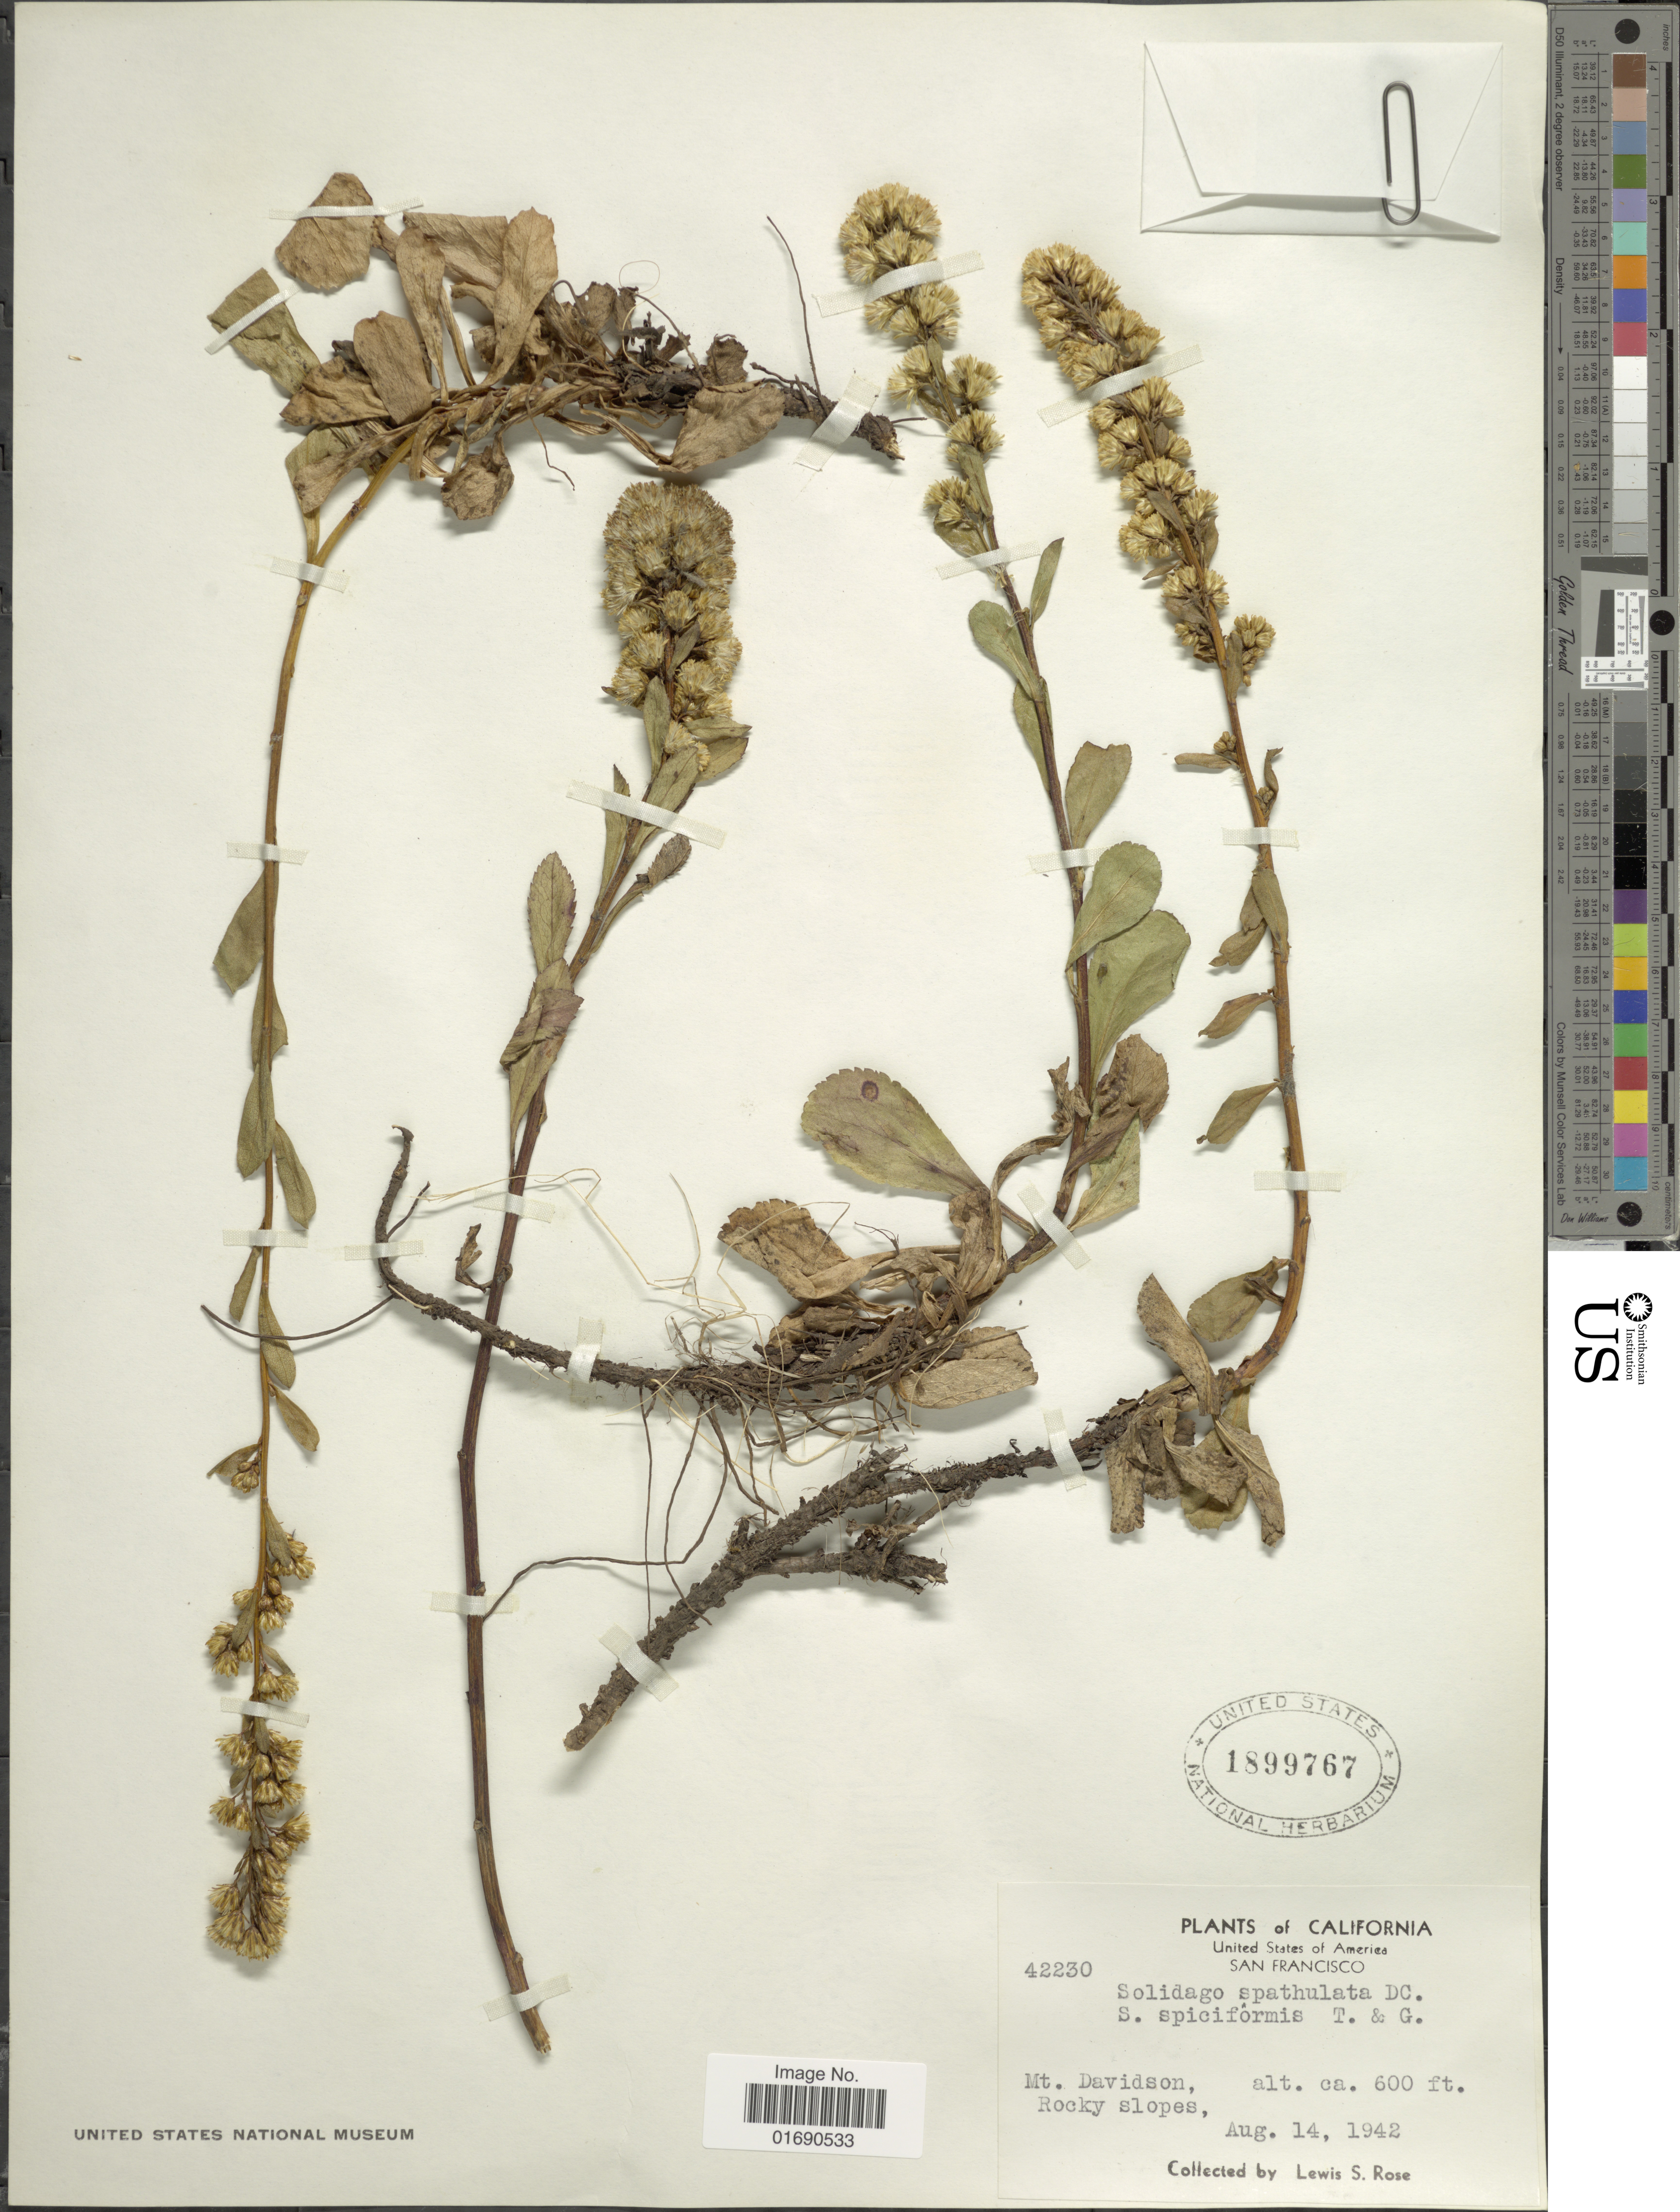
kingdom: Plantae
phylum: Tracheophyta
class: Magnoliopsida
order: Asterales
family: Asteraceae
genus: Solidago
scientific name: Solidago spathulata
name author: DC.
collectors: L. S. Rose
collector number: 42230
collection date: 1942-08-14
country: United States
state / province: California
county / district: San Francisco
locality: San Francisco, Mt. Davidson, Rocky slopes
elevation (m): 183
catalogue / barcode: US 1899767